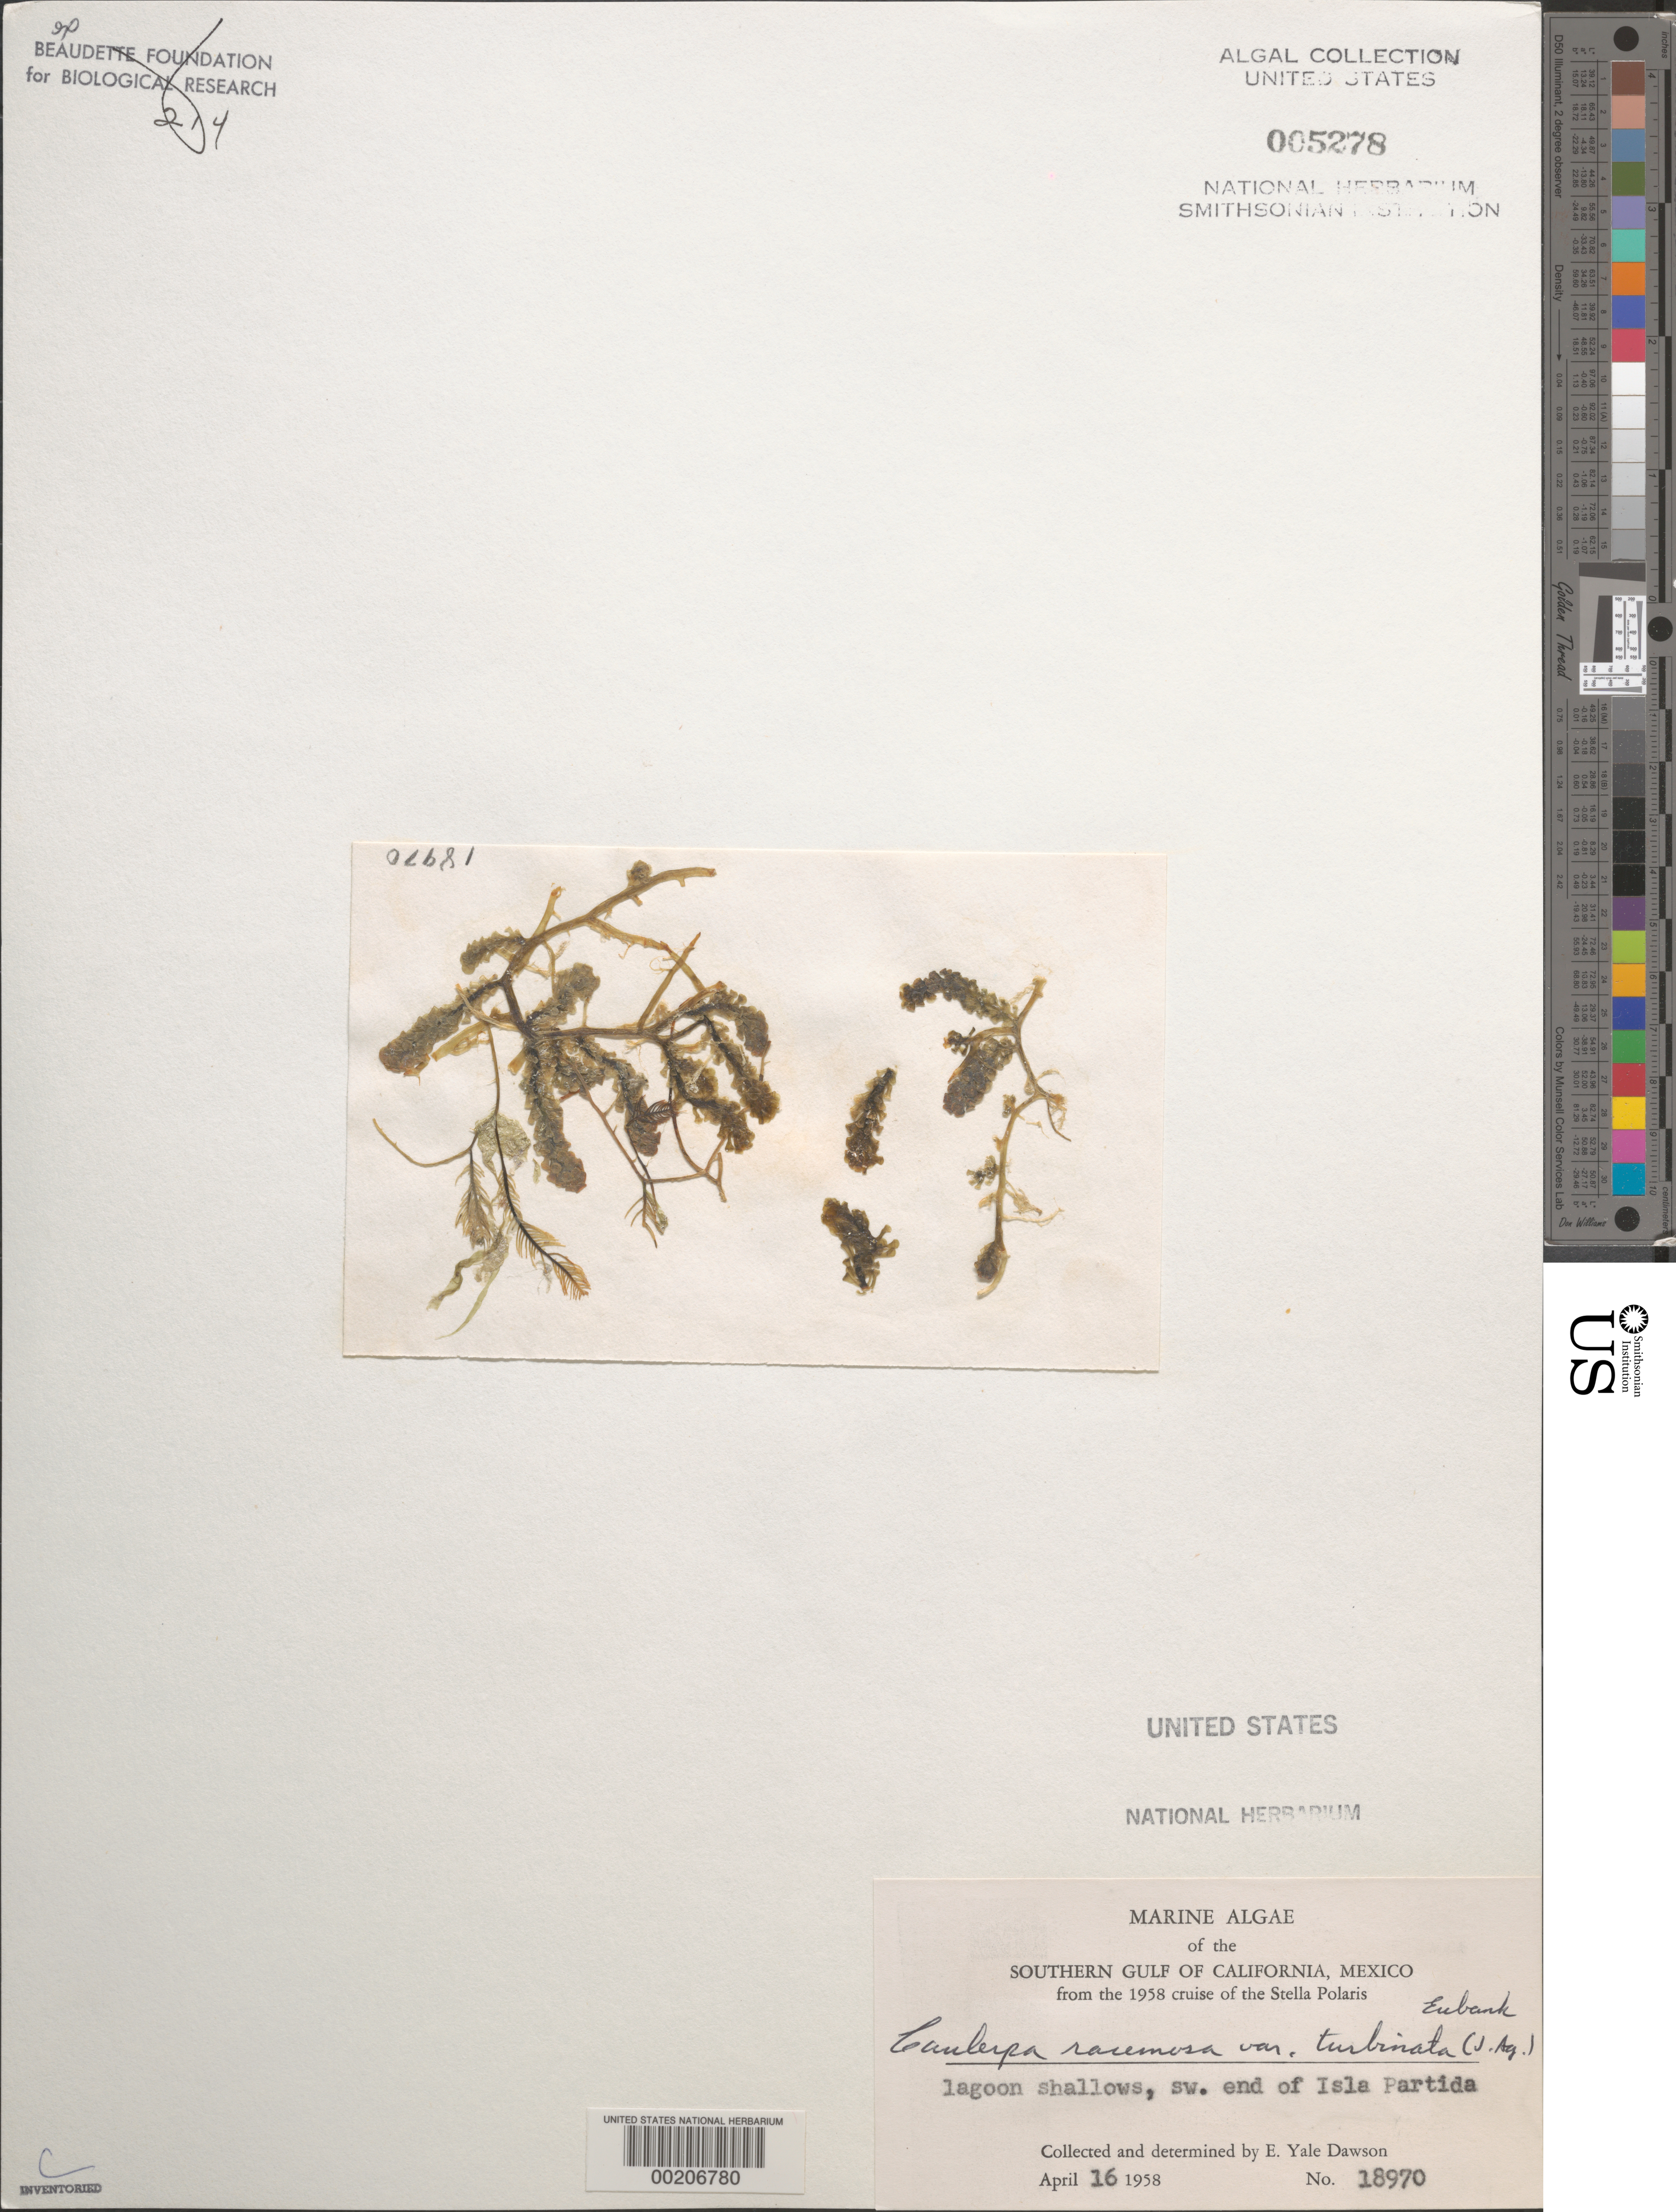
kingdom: Plantae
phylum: Chlorophyta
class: Ulvophyceae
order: Bryopsidales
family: Caulerpaceae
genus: Caulerpa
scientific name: Caulerpa racemosa var. turbinata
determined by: Dawson, E. Y.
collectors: E. Y. Dawson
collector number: EYD 18970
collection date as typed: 16 Apr 1958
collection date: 1958-04-16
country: Mexico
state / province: Baja California Sur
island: Isla Partida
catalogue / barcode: US 5278